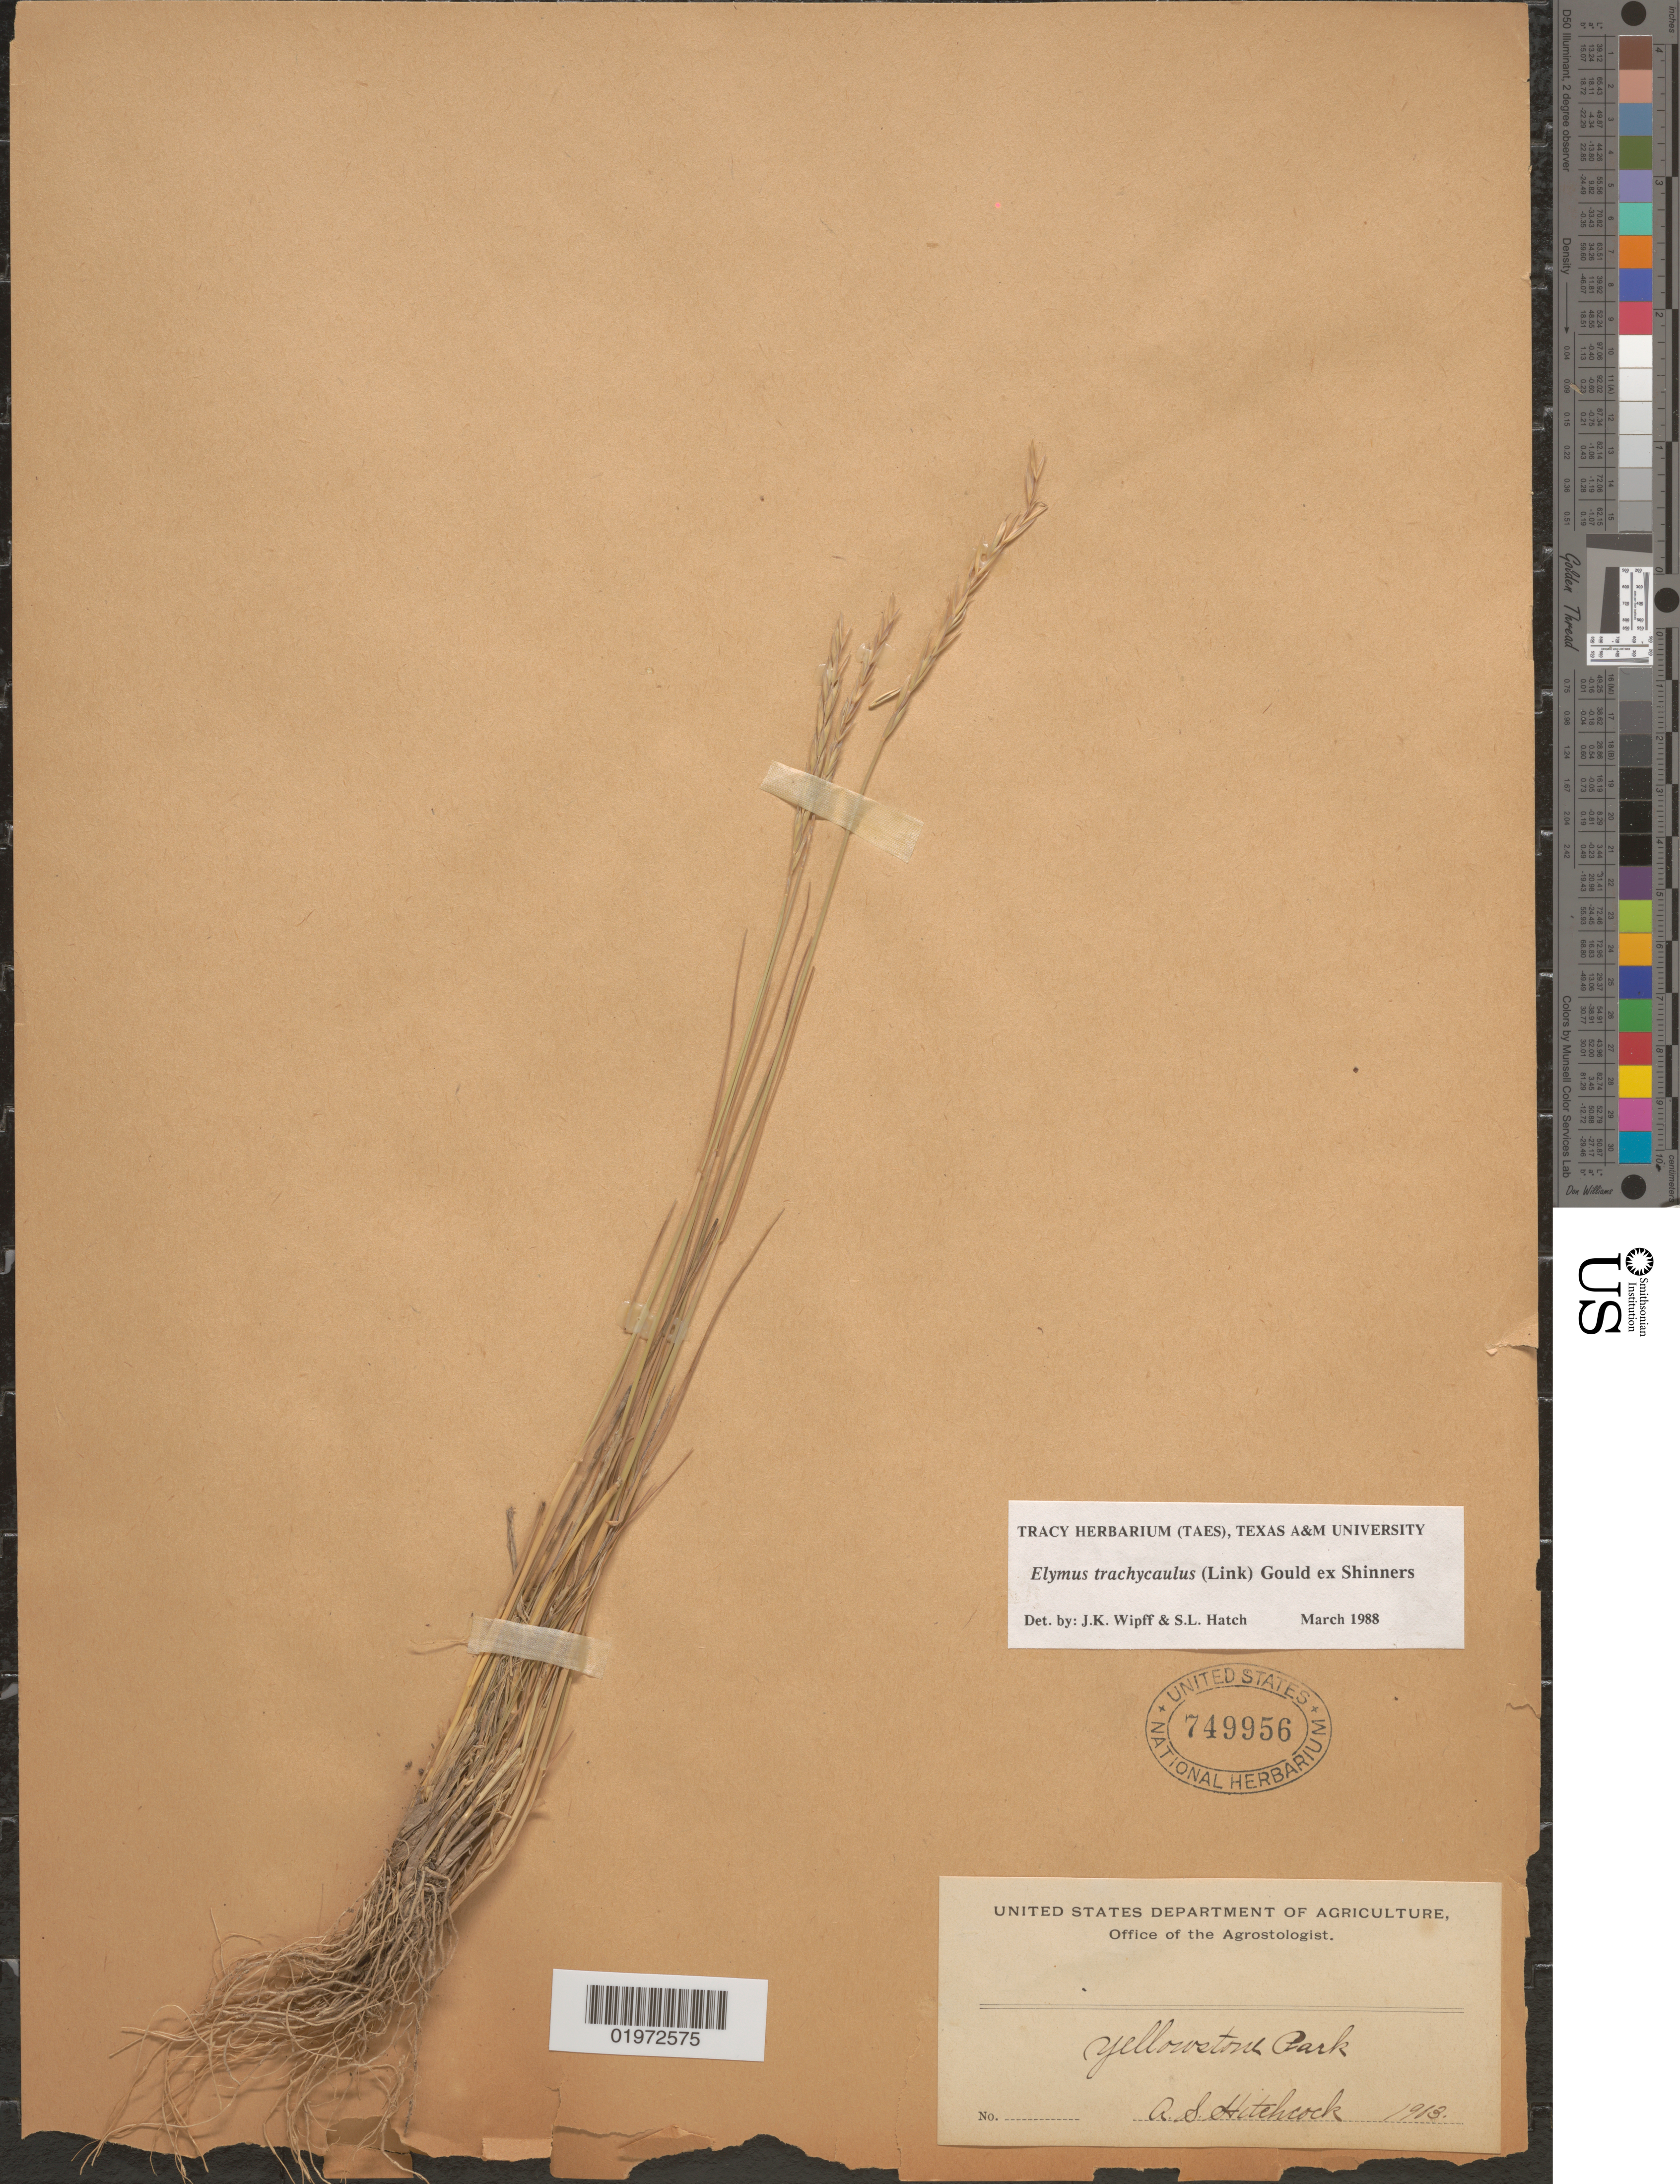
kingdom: Plantae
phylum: Tracheophyta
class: Liliopsida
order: Poales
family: Poaceae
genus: Elymus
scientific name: Elymus trachycaulus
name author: (Link) Gould ex Shinners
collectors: A. S. Hitchcock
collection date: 1903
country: United States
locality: Yellowstone Park.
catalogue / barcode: US 749956